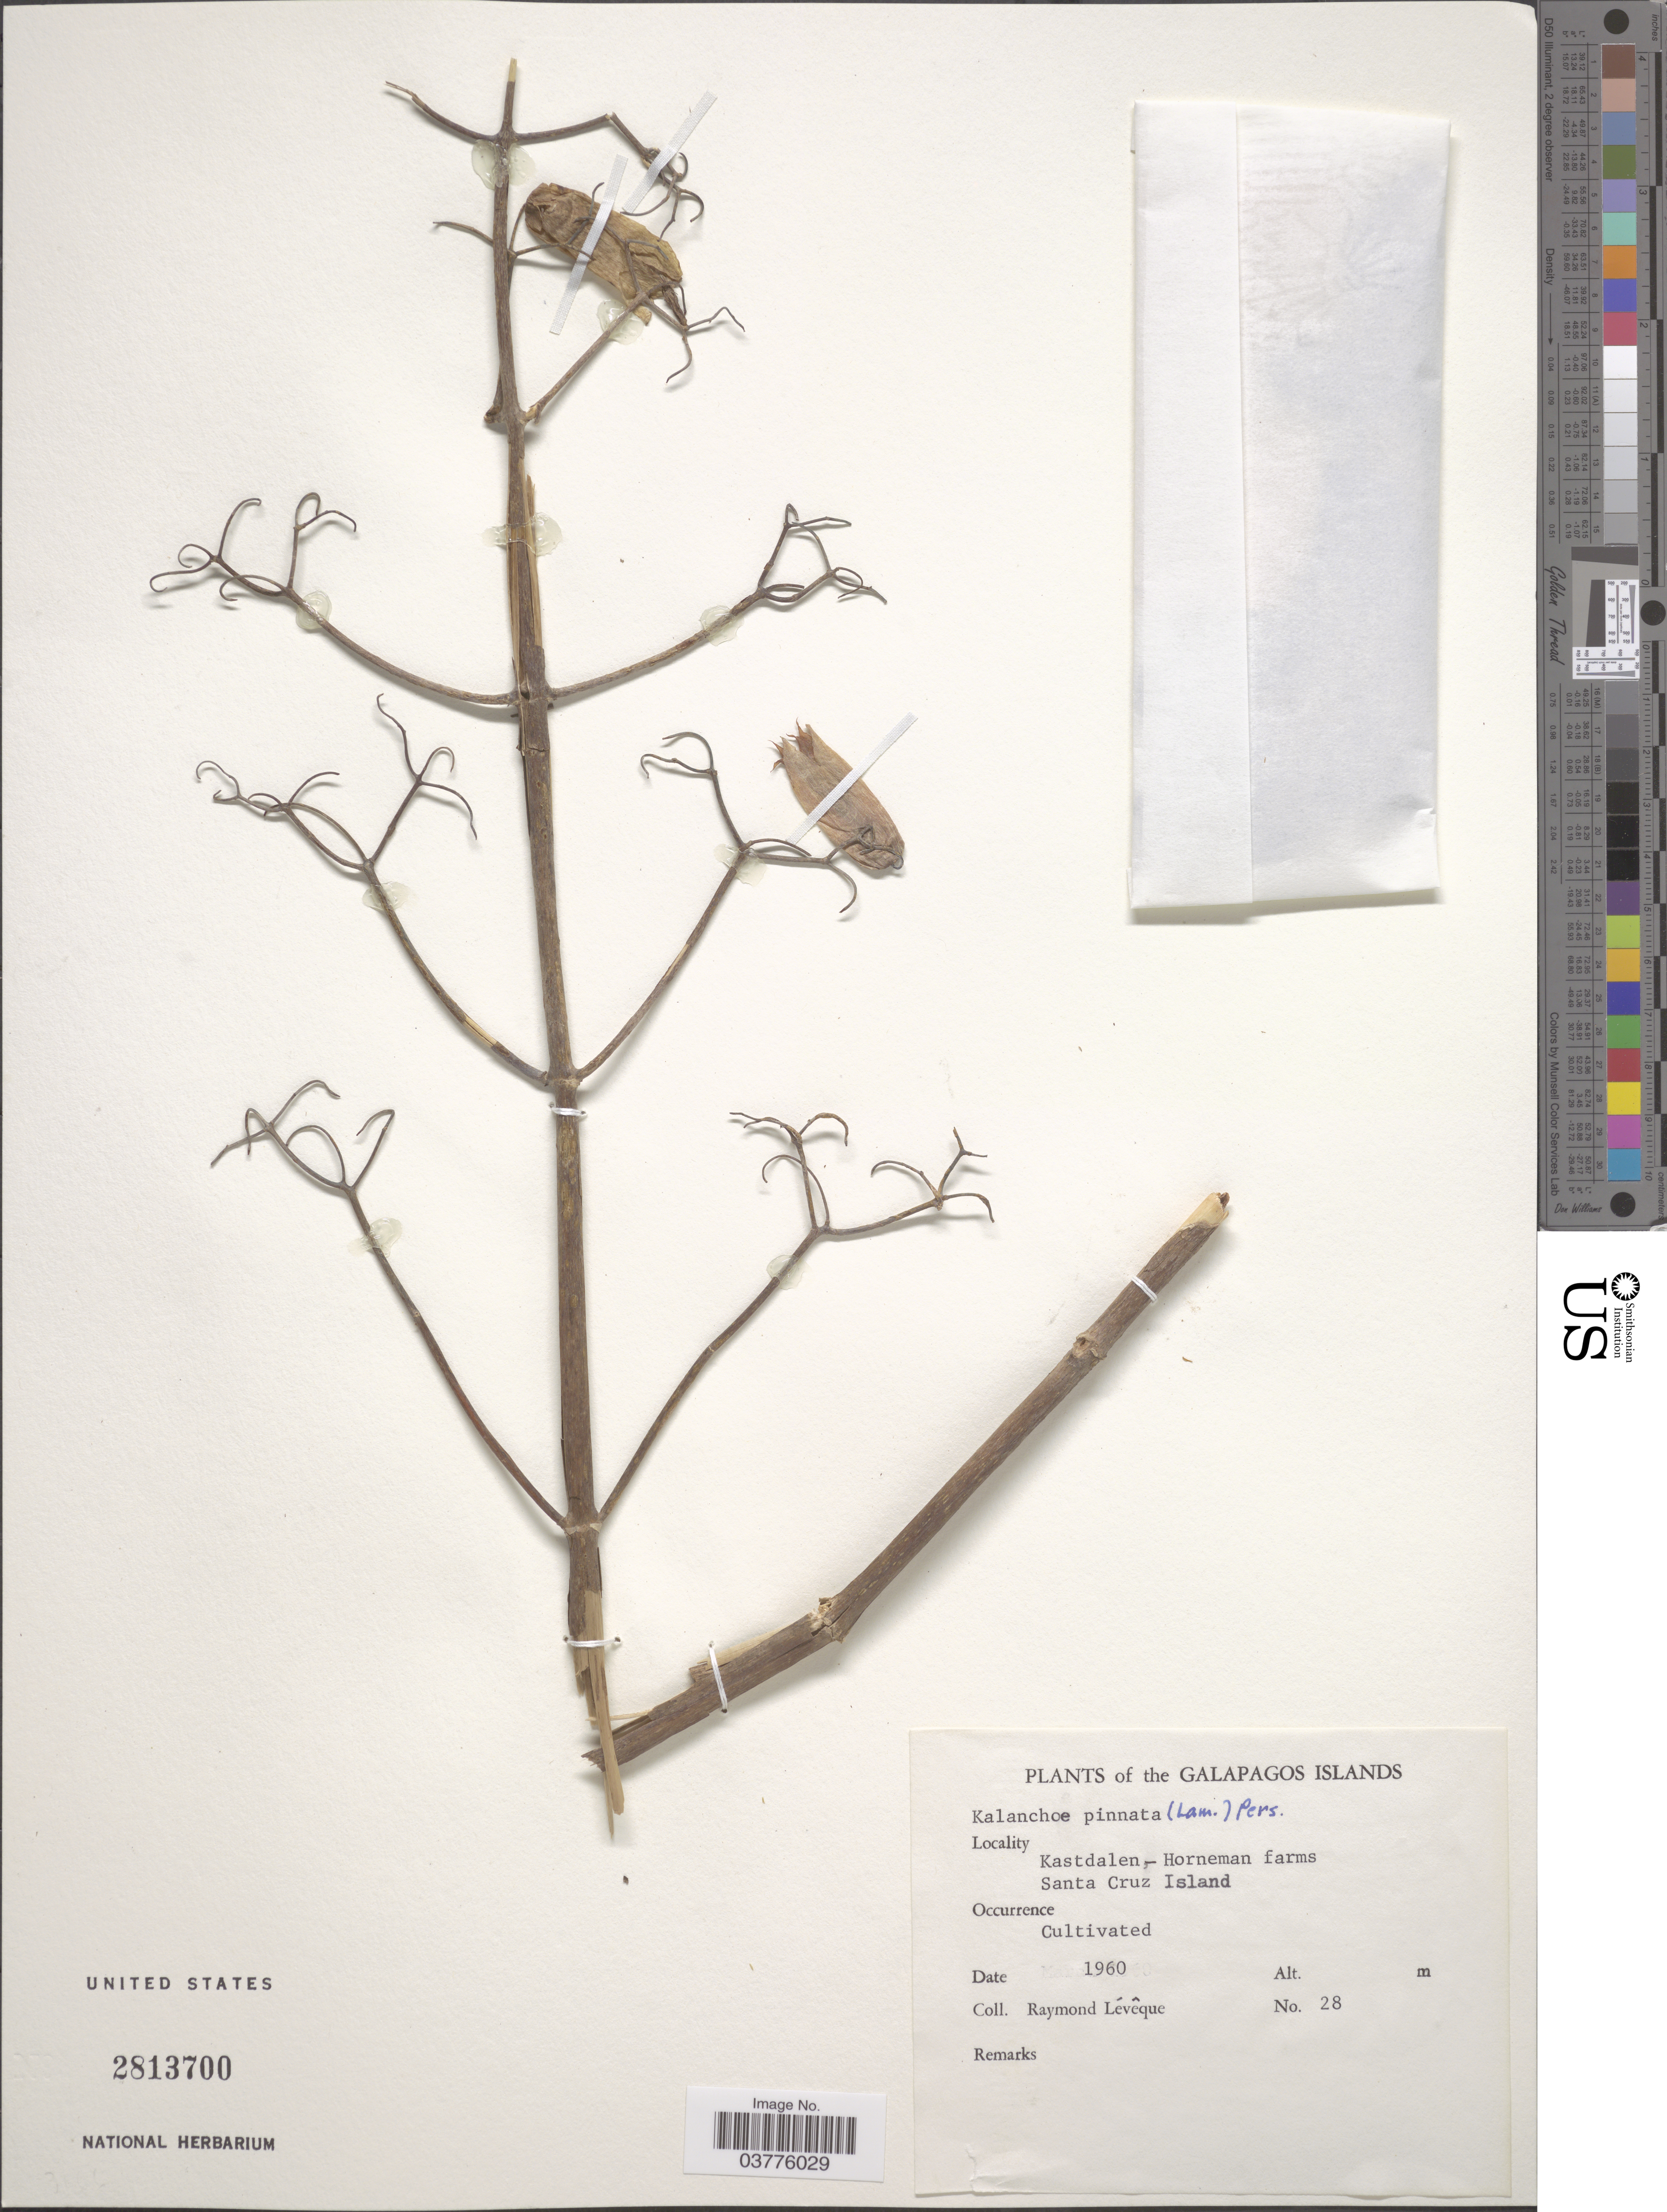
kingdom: Plantae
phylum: Tracheophyta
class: Magnoliopsida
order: Saxifragales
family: Crassulaceae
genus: Kalanchoe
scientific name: Kalanchoe pinnata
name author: (Lam.) Pers.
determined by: Strong, Mark T., (BOT), Smithsonian Institution - National Museum of Natural History (UNITED STATES)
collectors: R. Lévêque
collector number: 28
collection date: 1960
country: Ecuador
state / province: Colón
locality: The Galapagos Islands. Kastdalen-Horneman farms. Santa Cruz Island.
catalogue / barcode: US 2813700